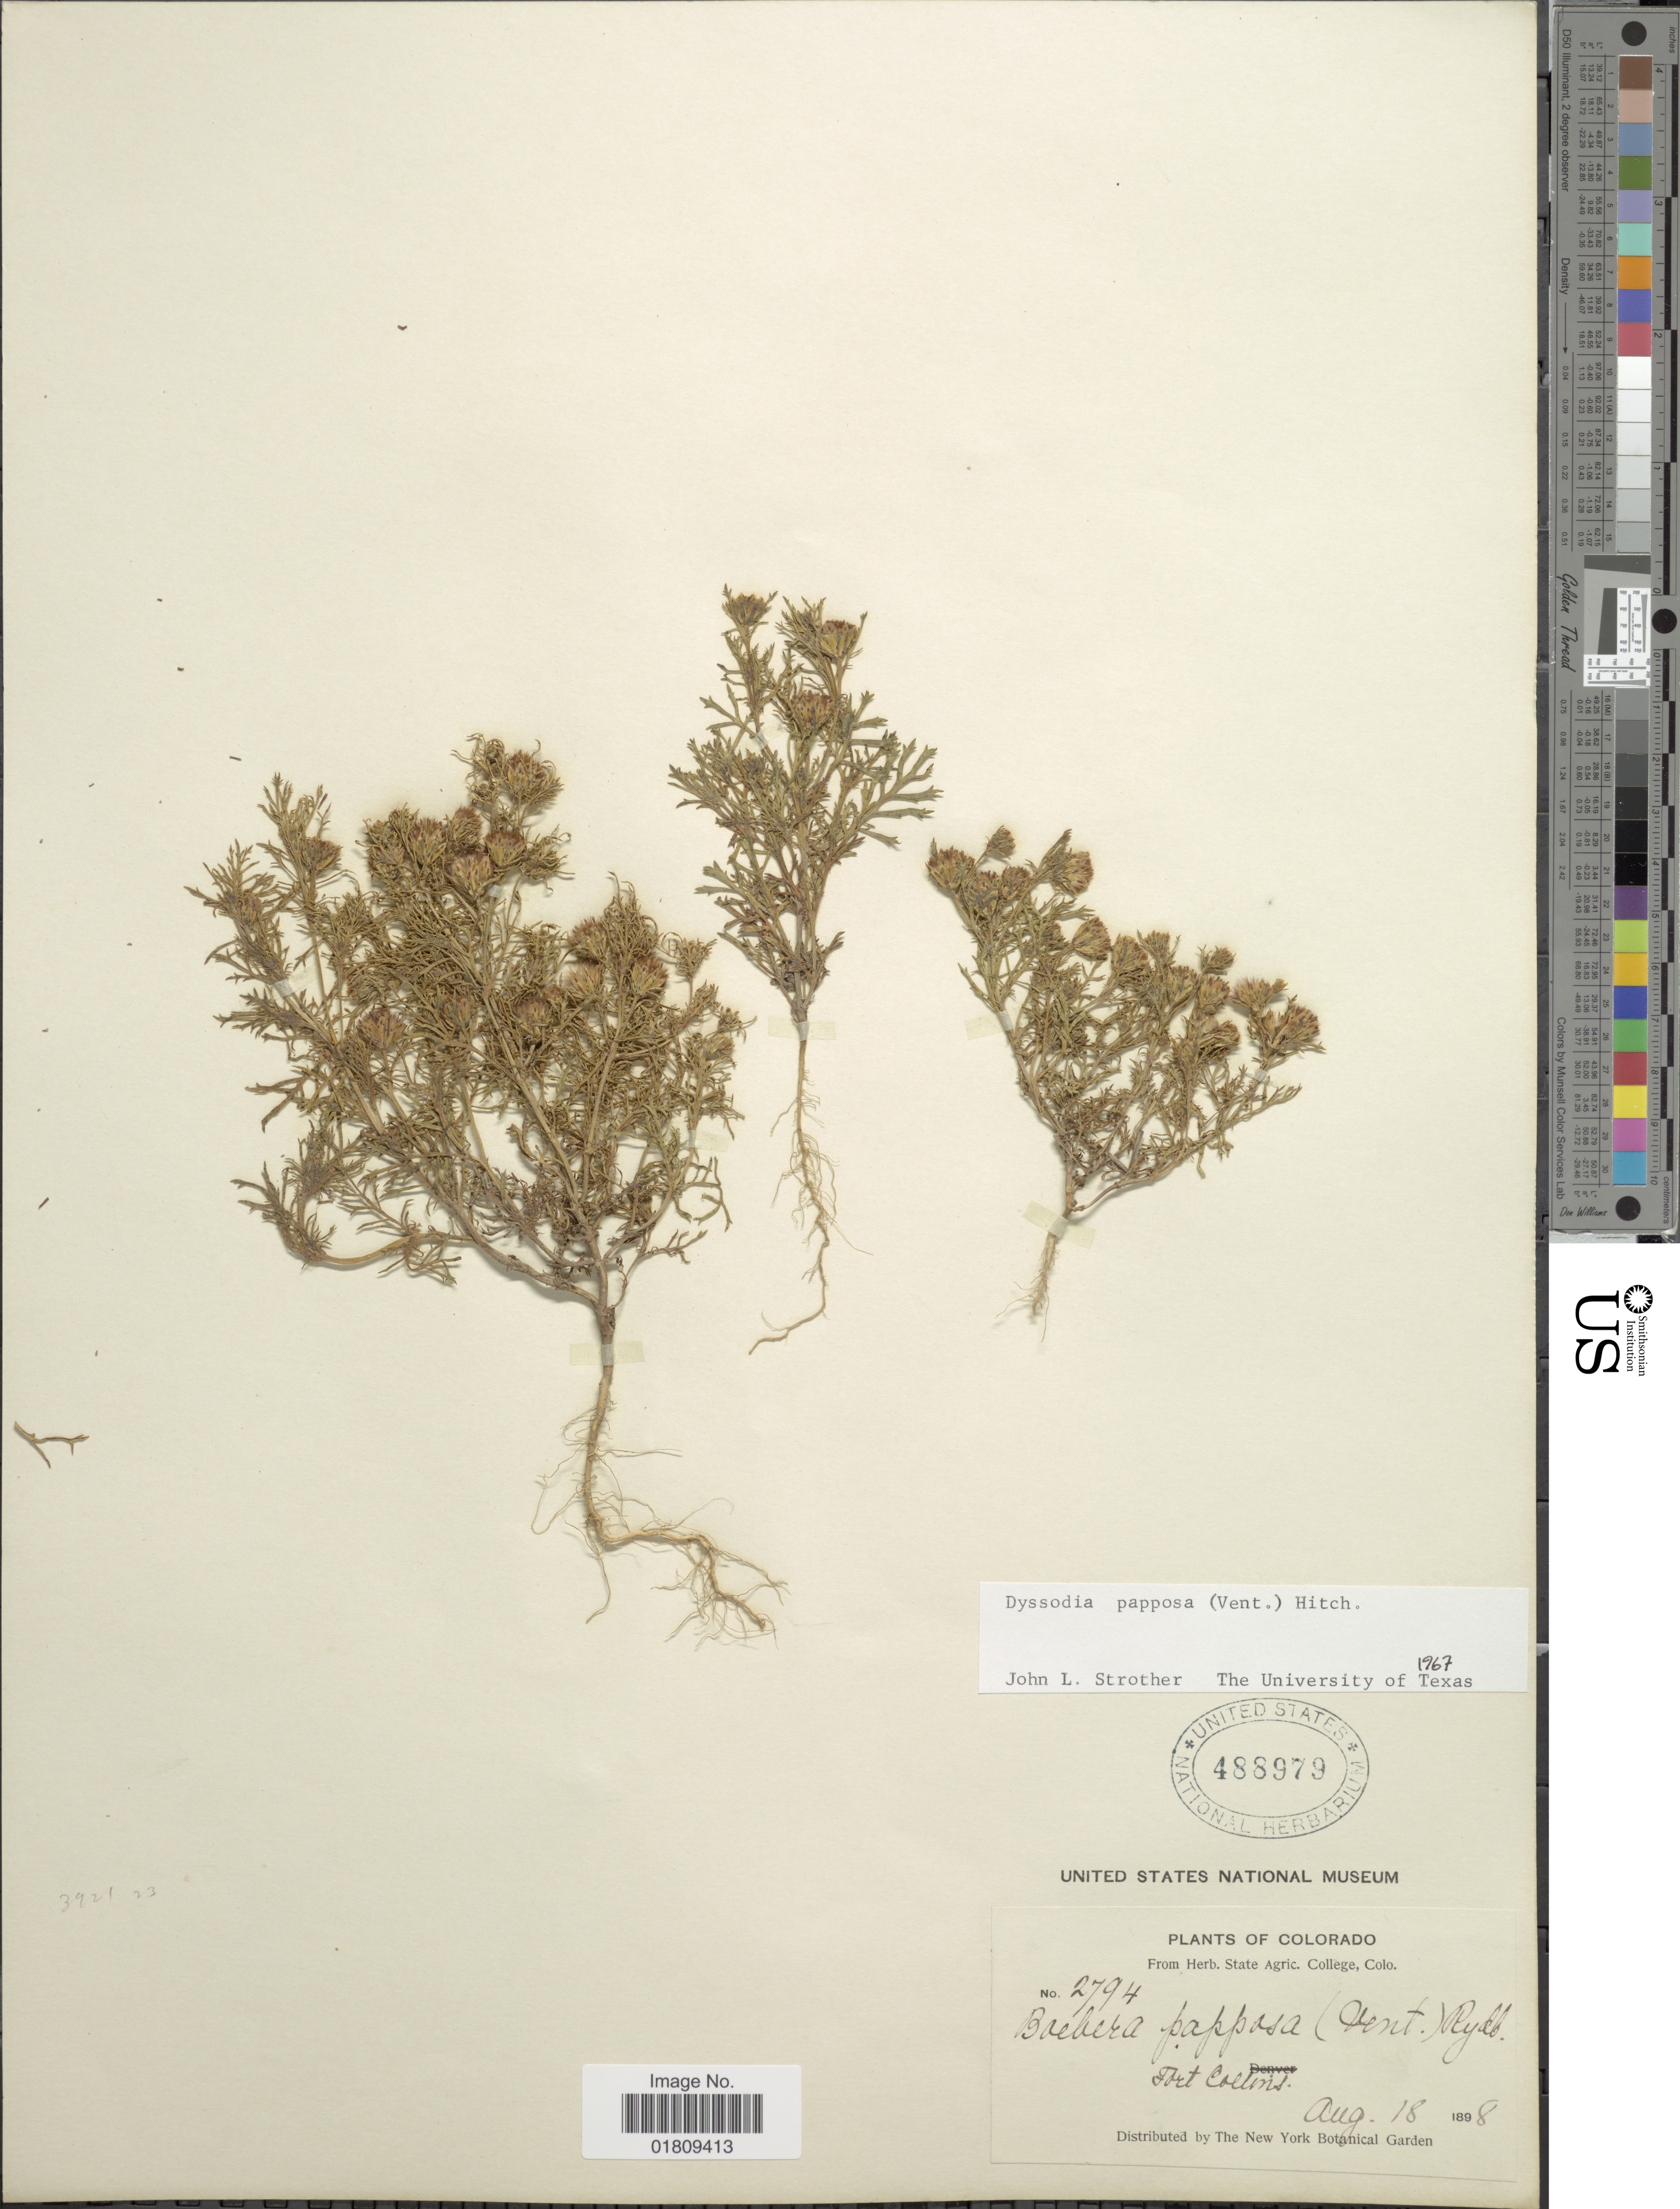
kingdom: Plantae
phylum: Tracheophyta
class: Magnoliopsida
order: Asterales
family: Asteraceae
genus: Dyssodia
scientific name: Dyssodia papposa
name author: (Vent.) Hitchc.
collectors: ex herb. State Agric. College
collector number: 2794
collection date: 1898-08-18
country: United States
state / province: Colorado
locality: Fort Collins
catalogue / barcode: US 488979